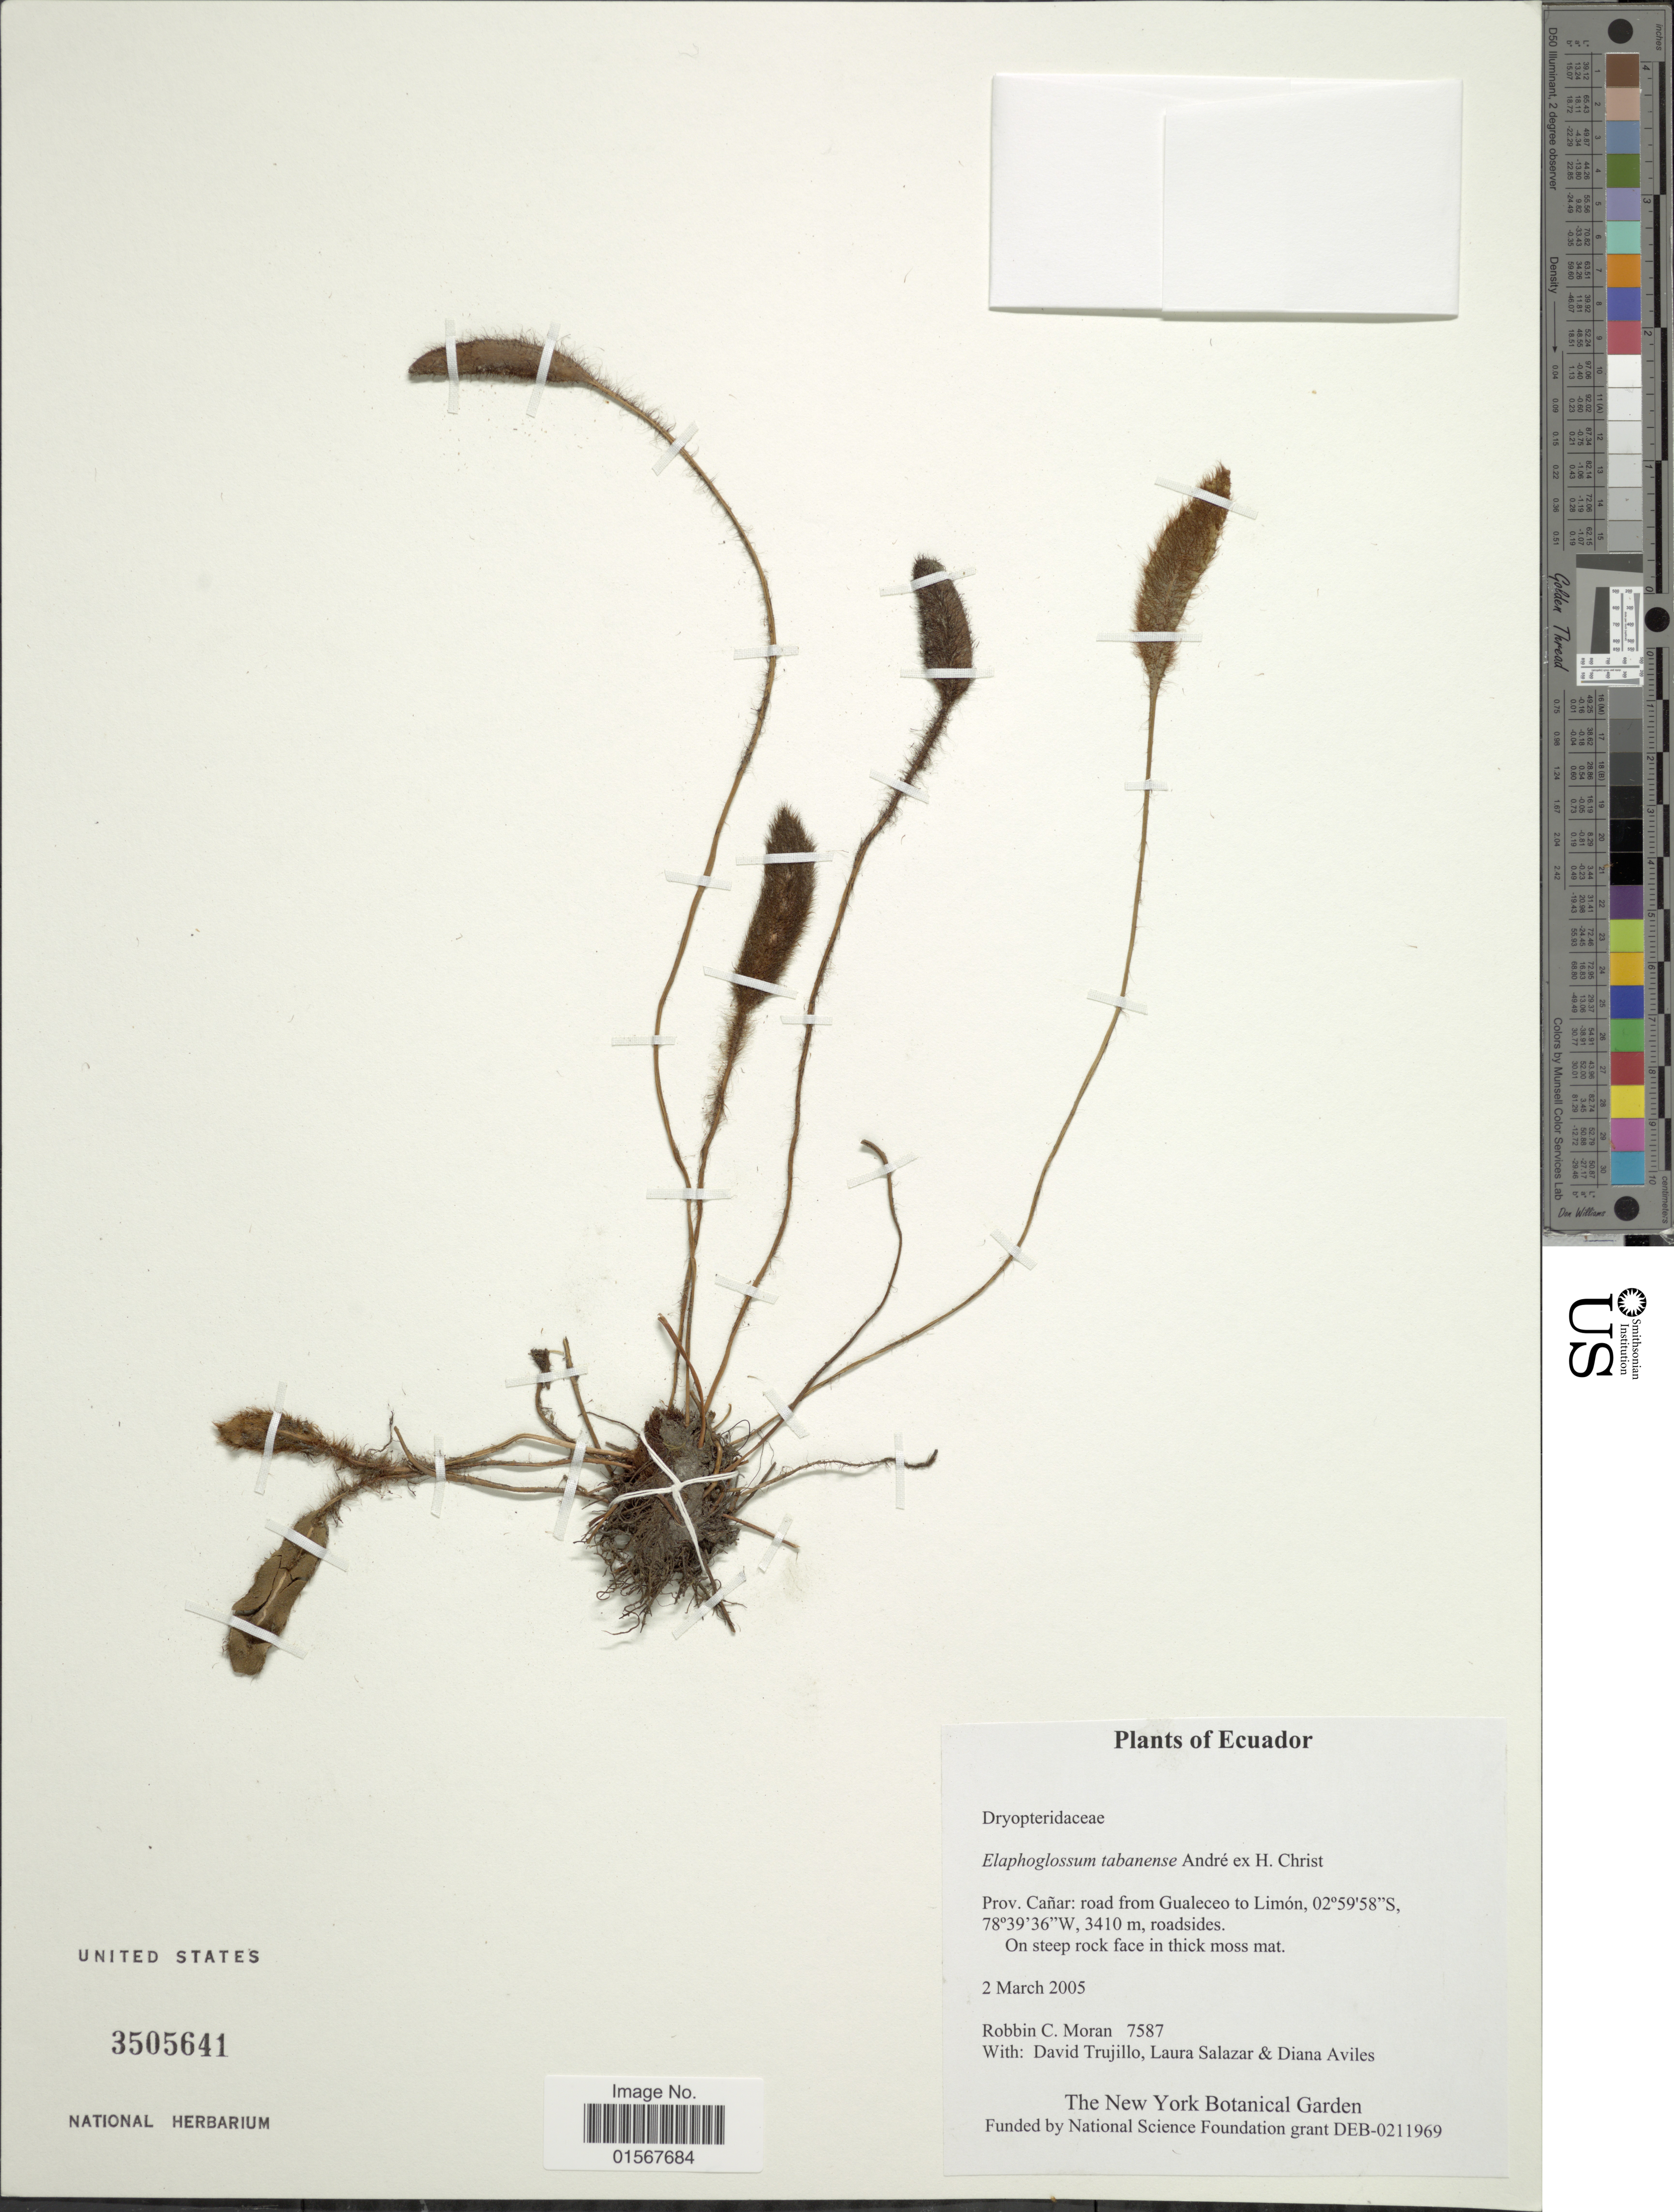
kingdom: Plantae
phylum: Tracheophyta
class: Polypodiopsida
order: Polypodiales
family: Dryopteridaceae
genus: Elaphoglossum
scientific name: Elaphoglossum tabanense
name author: André ex Christ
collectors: R. C. Moran, D. Trujillo, L. Salazar & D. Aviles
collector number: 7587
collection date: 2005-03-02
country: Ecuador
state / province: Cañar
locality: Prov. Canar: road from Gualecco to Limon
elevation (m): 3410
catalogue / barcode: US 3505641